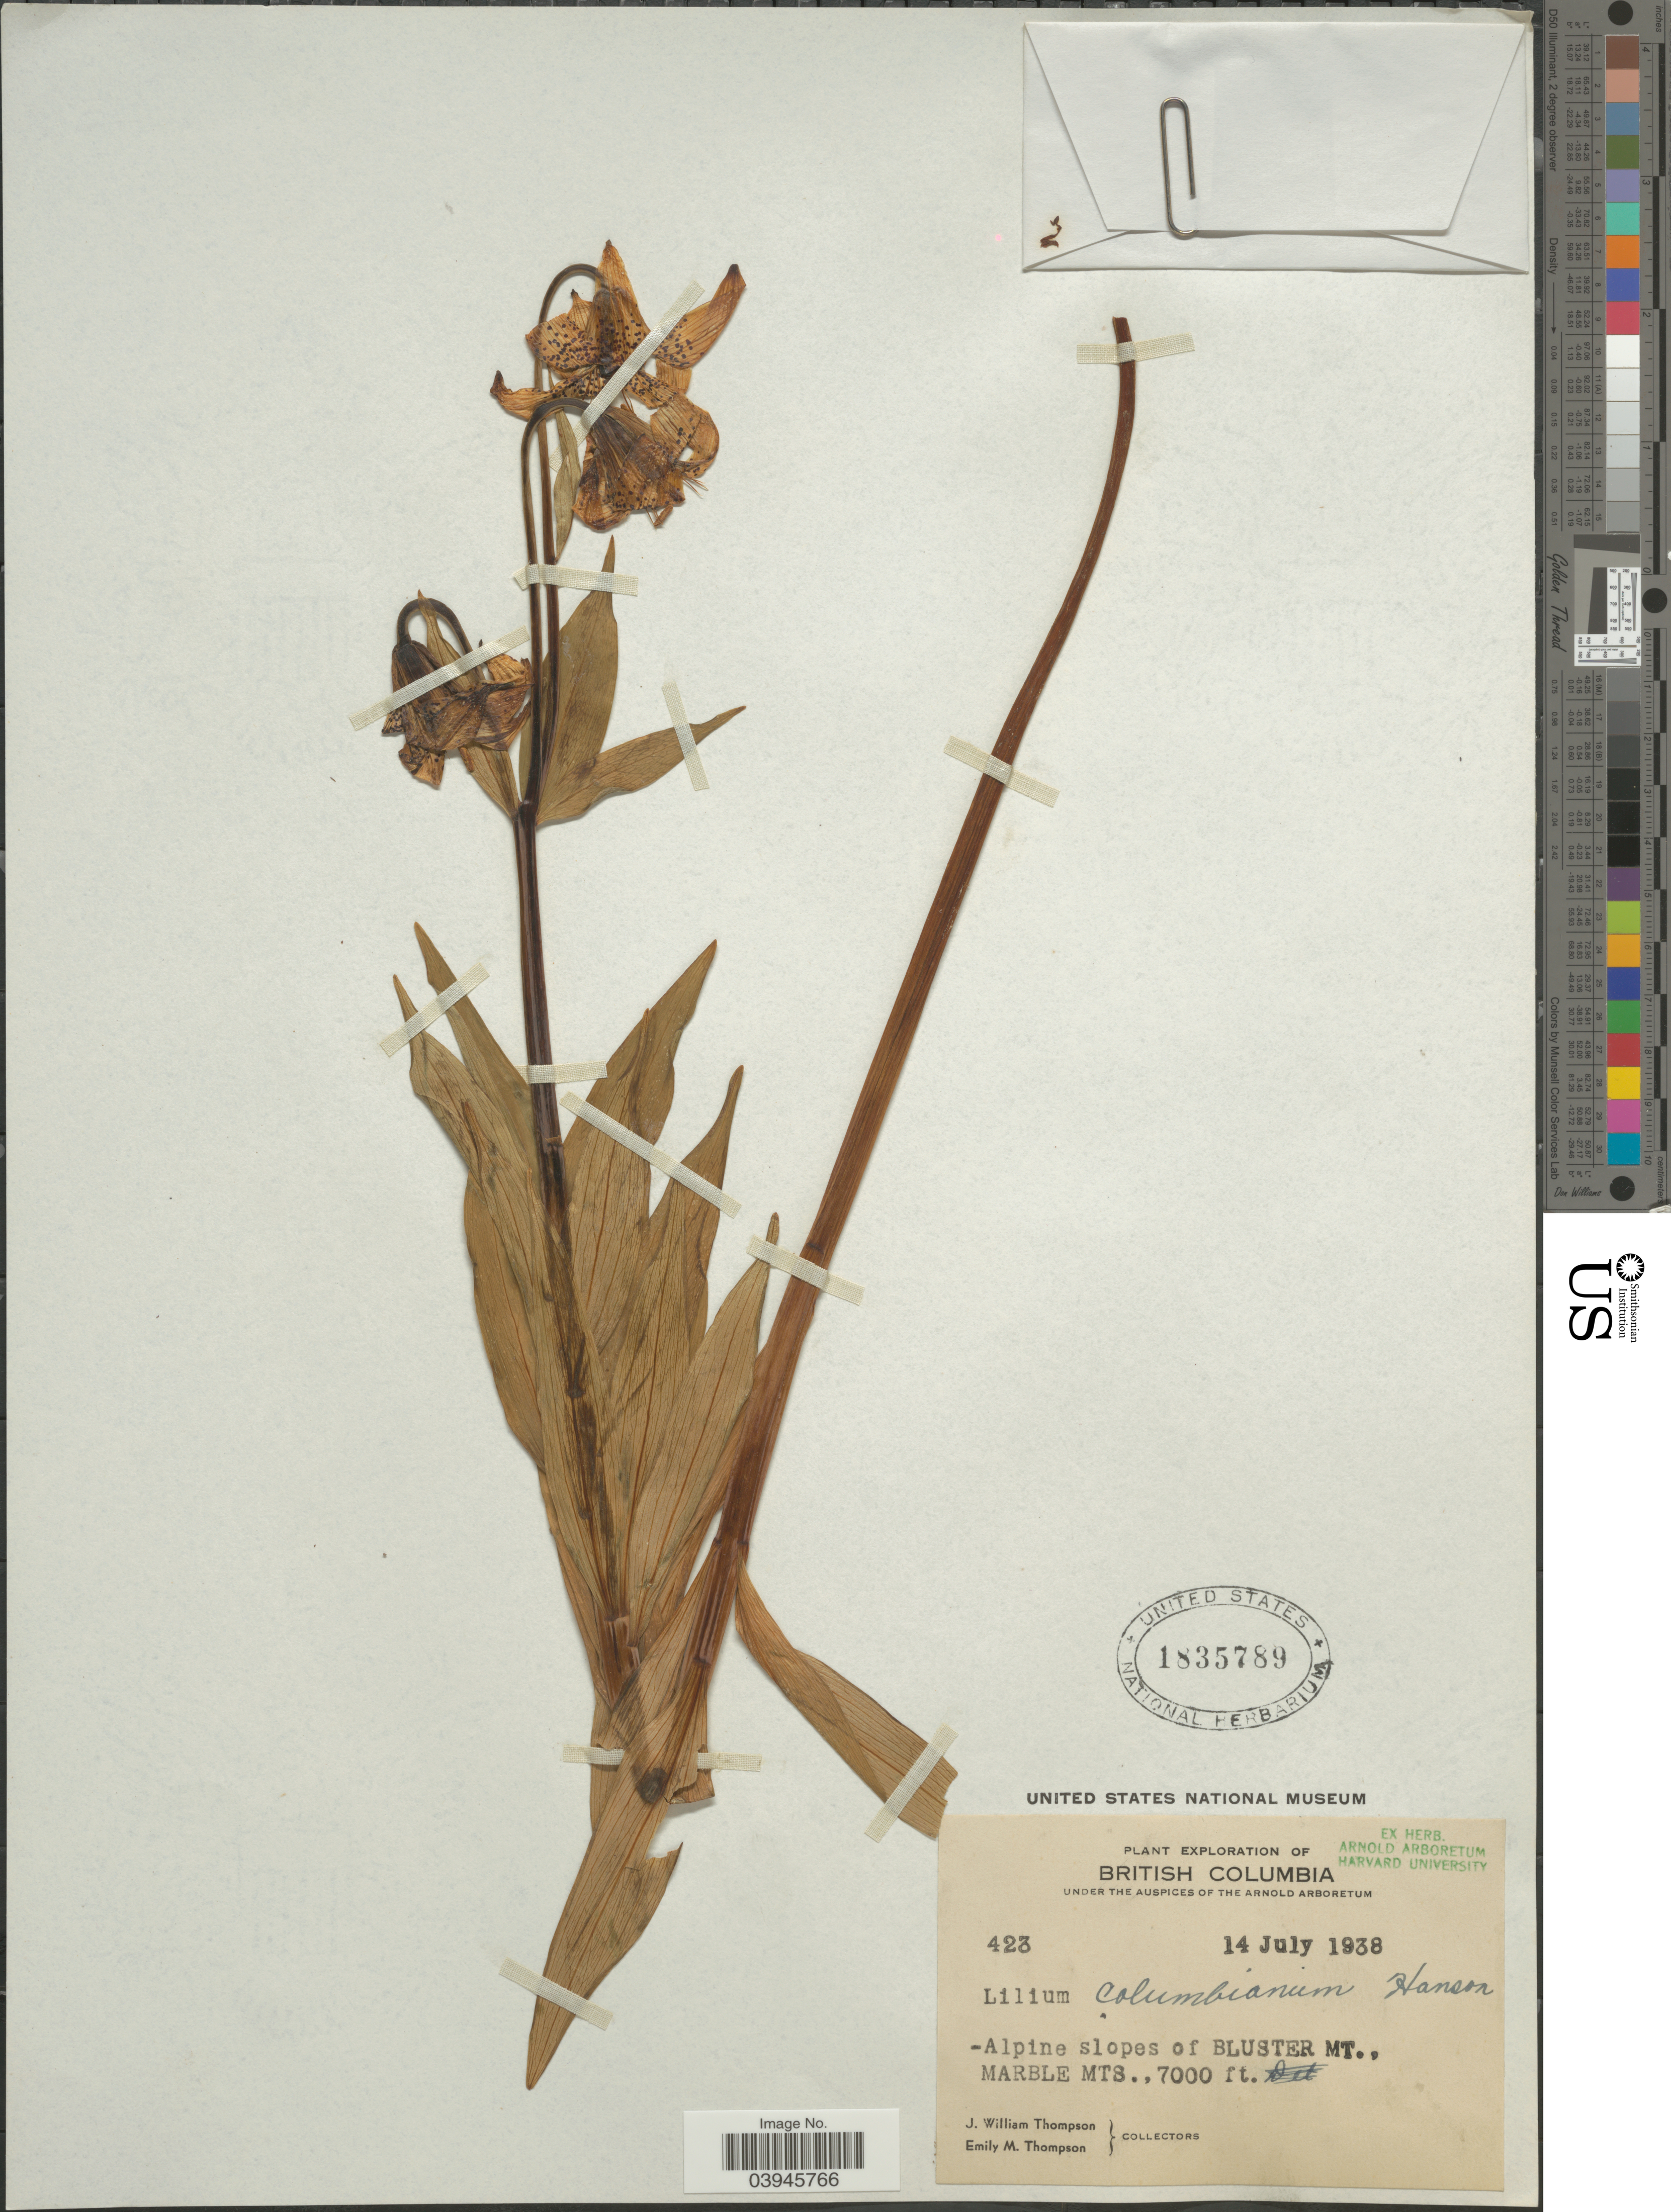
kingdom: Plantae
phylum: Tracheophyta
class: Liliopsida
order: Liliales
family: Liliaceae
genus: Lilium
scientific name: Lilium columbianum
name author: Leichtlin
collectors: J. W. Thompson & E. M. Thompson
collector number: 423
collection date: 1938-07-14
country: Canada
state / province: British Columbia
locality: Alpine slopes of Bluster Mt., Marble Mts.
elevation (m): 2134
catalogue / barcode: US 1835789